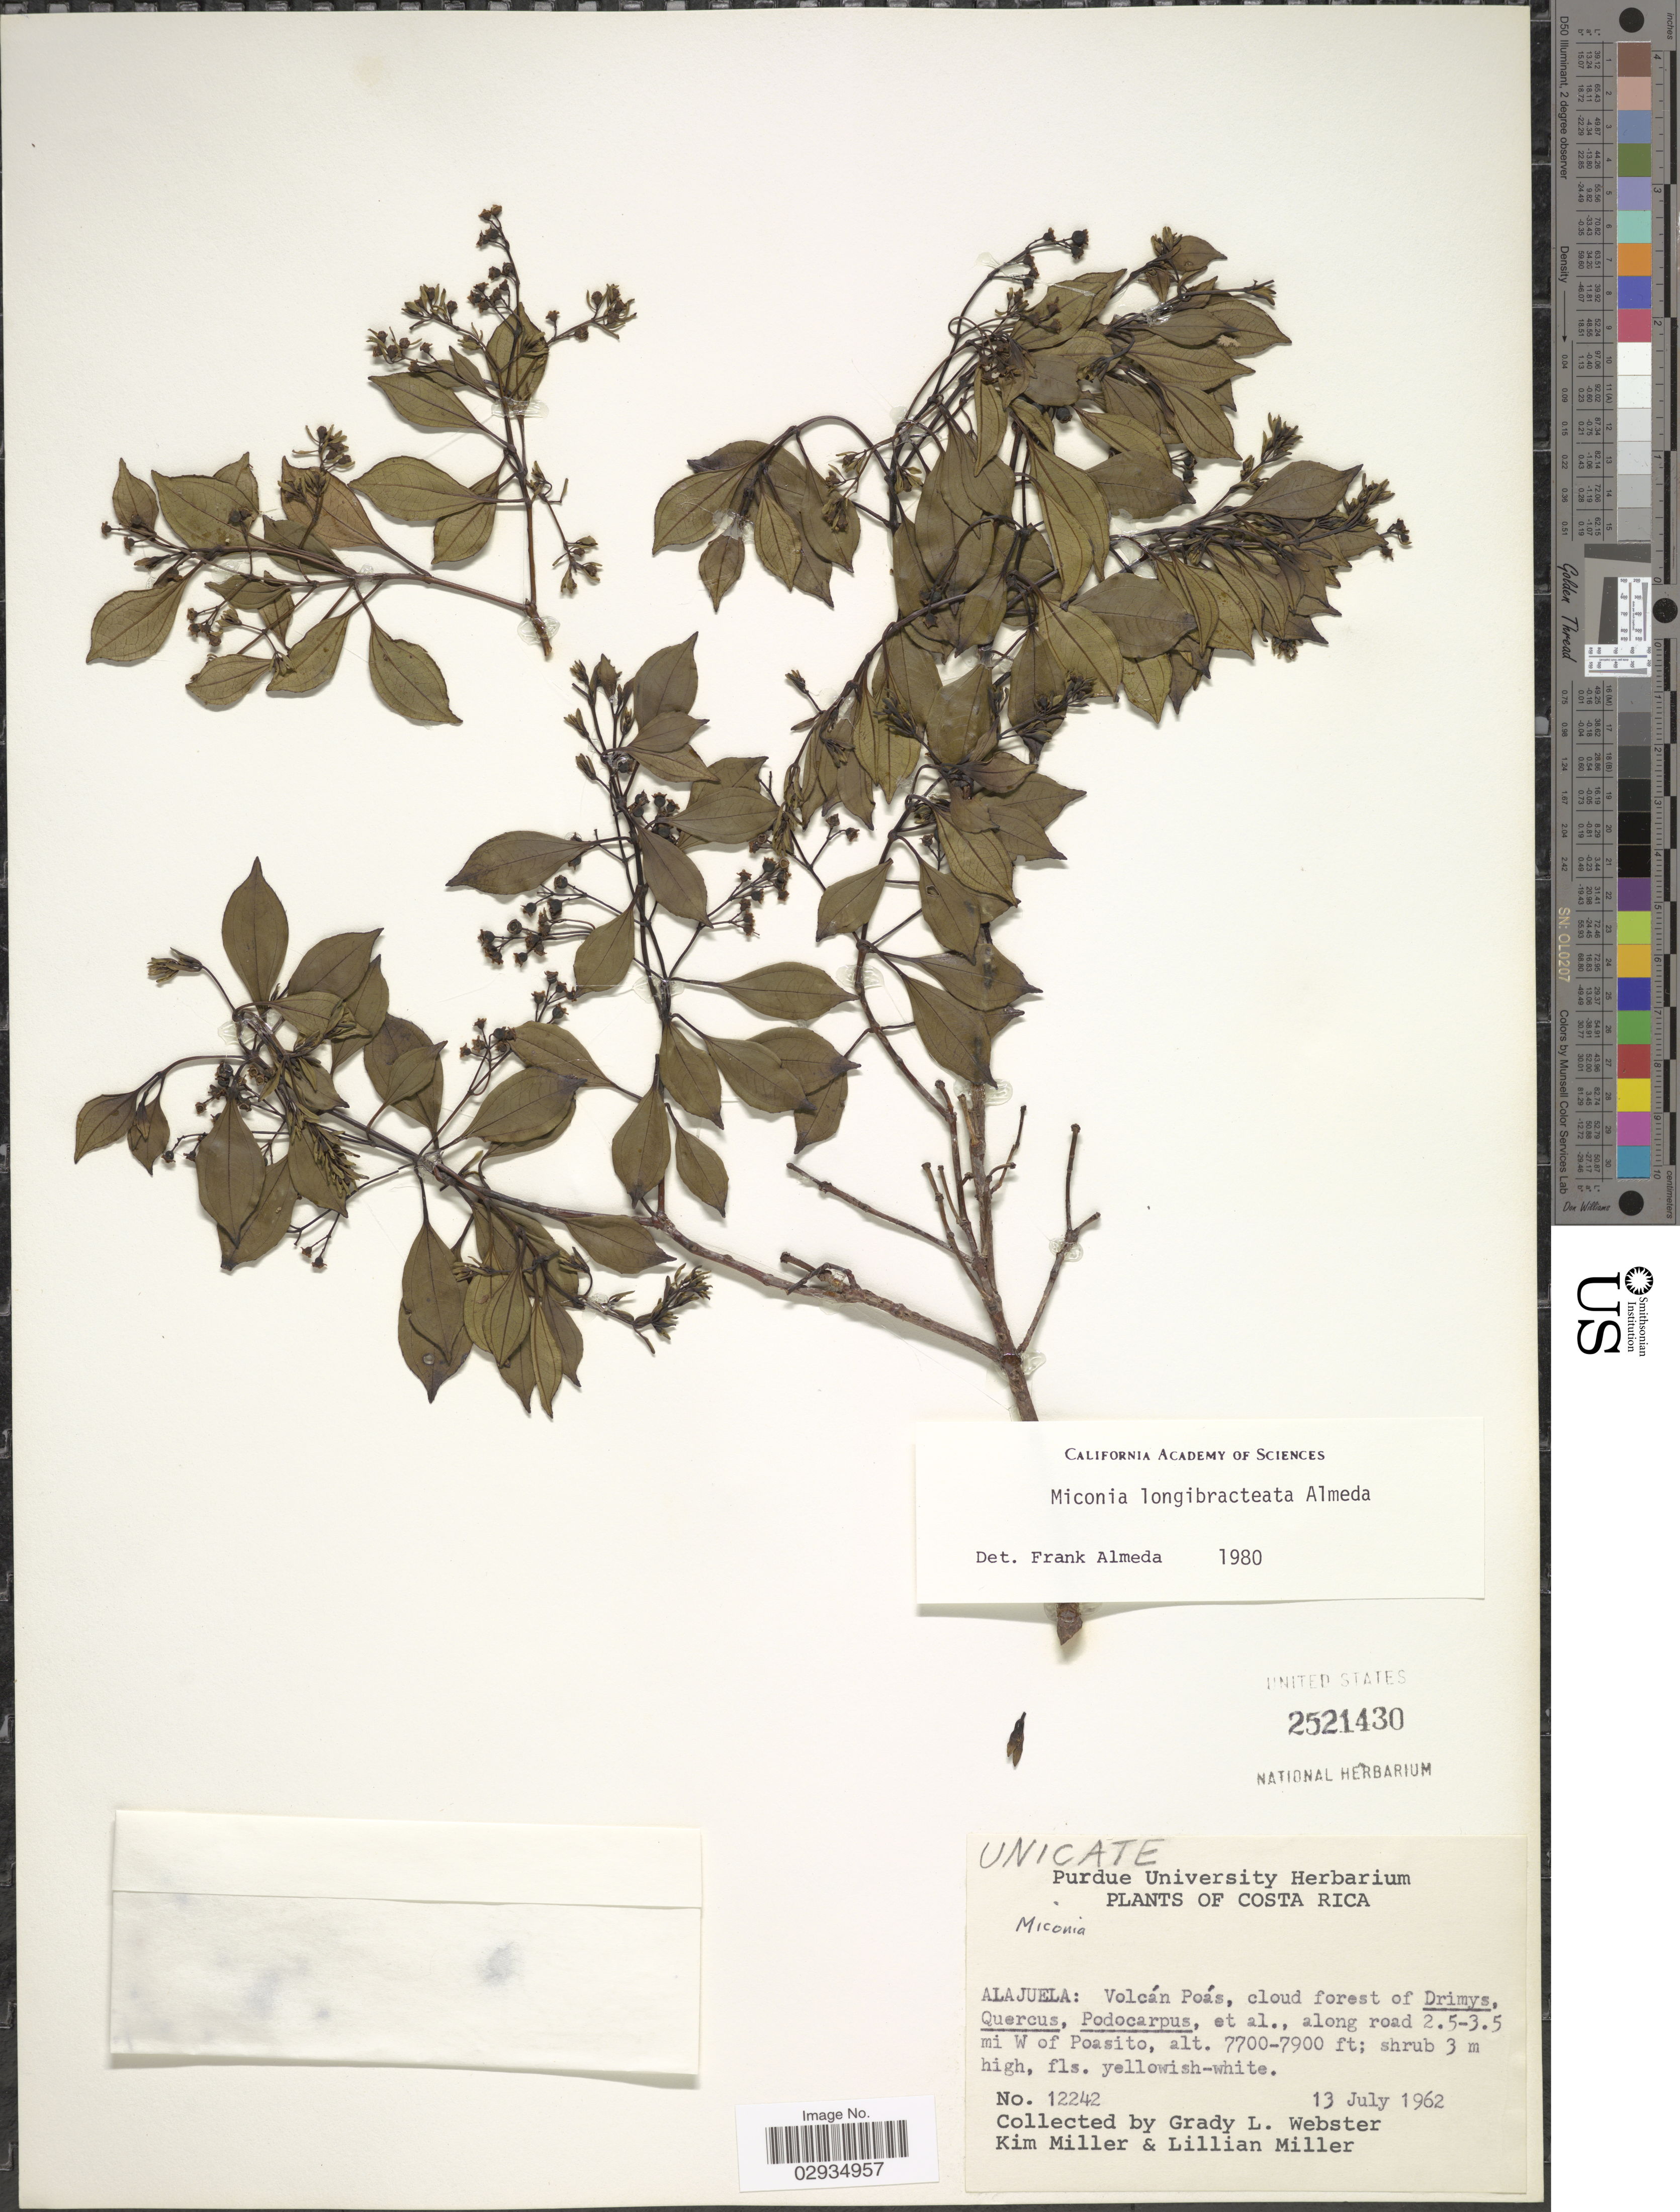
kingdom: Plantae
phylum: Tracheophyta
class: Magnoliopsida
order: Myrtales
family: Melastomataceae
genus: Miconia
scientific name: Miconia longibracteata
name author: Almeda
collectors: G. L. Webster, K. Miller & L. Miller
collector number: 12242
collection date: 1962-07-13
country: Costa Rica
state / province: Alajuela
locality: Volcán Poás, along road 2.5-3.5 mi W of Poasito.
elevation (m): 2347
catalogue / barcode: US 2521430